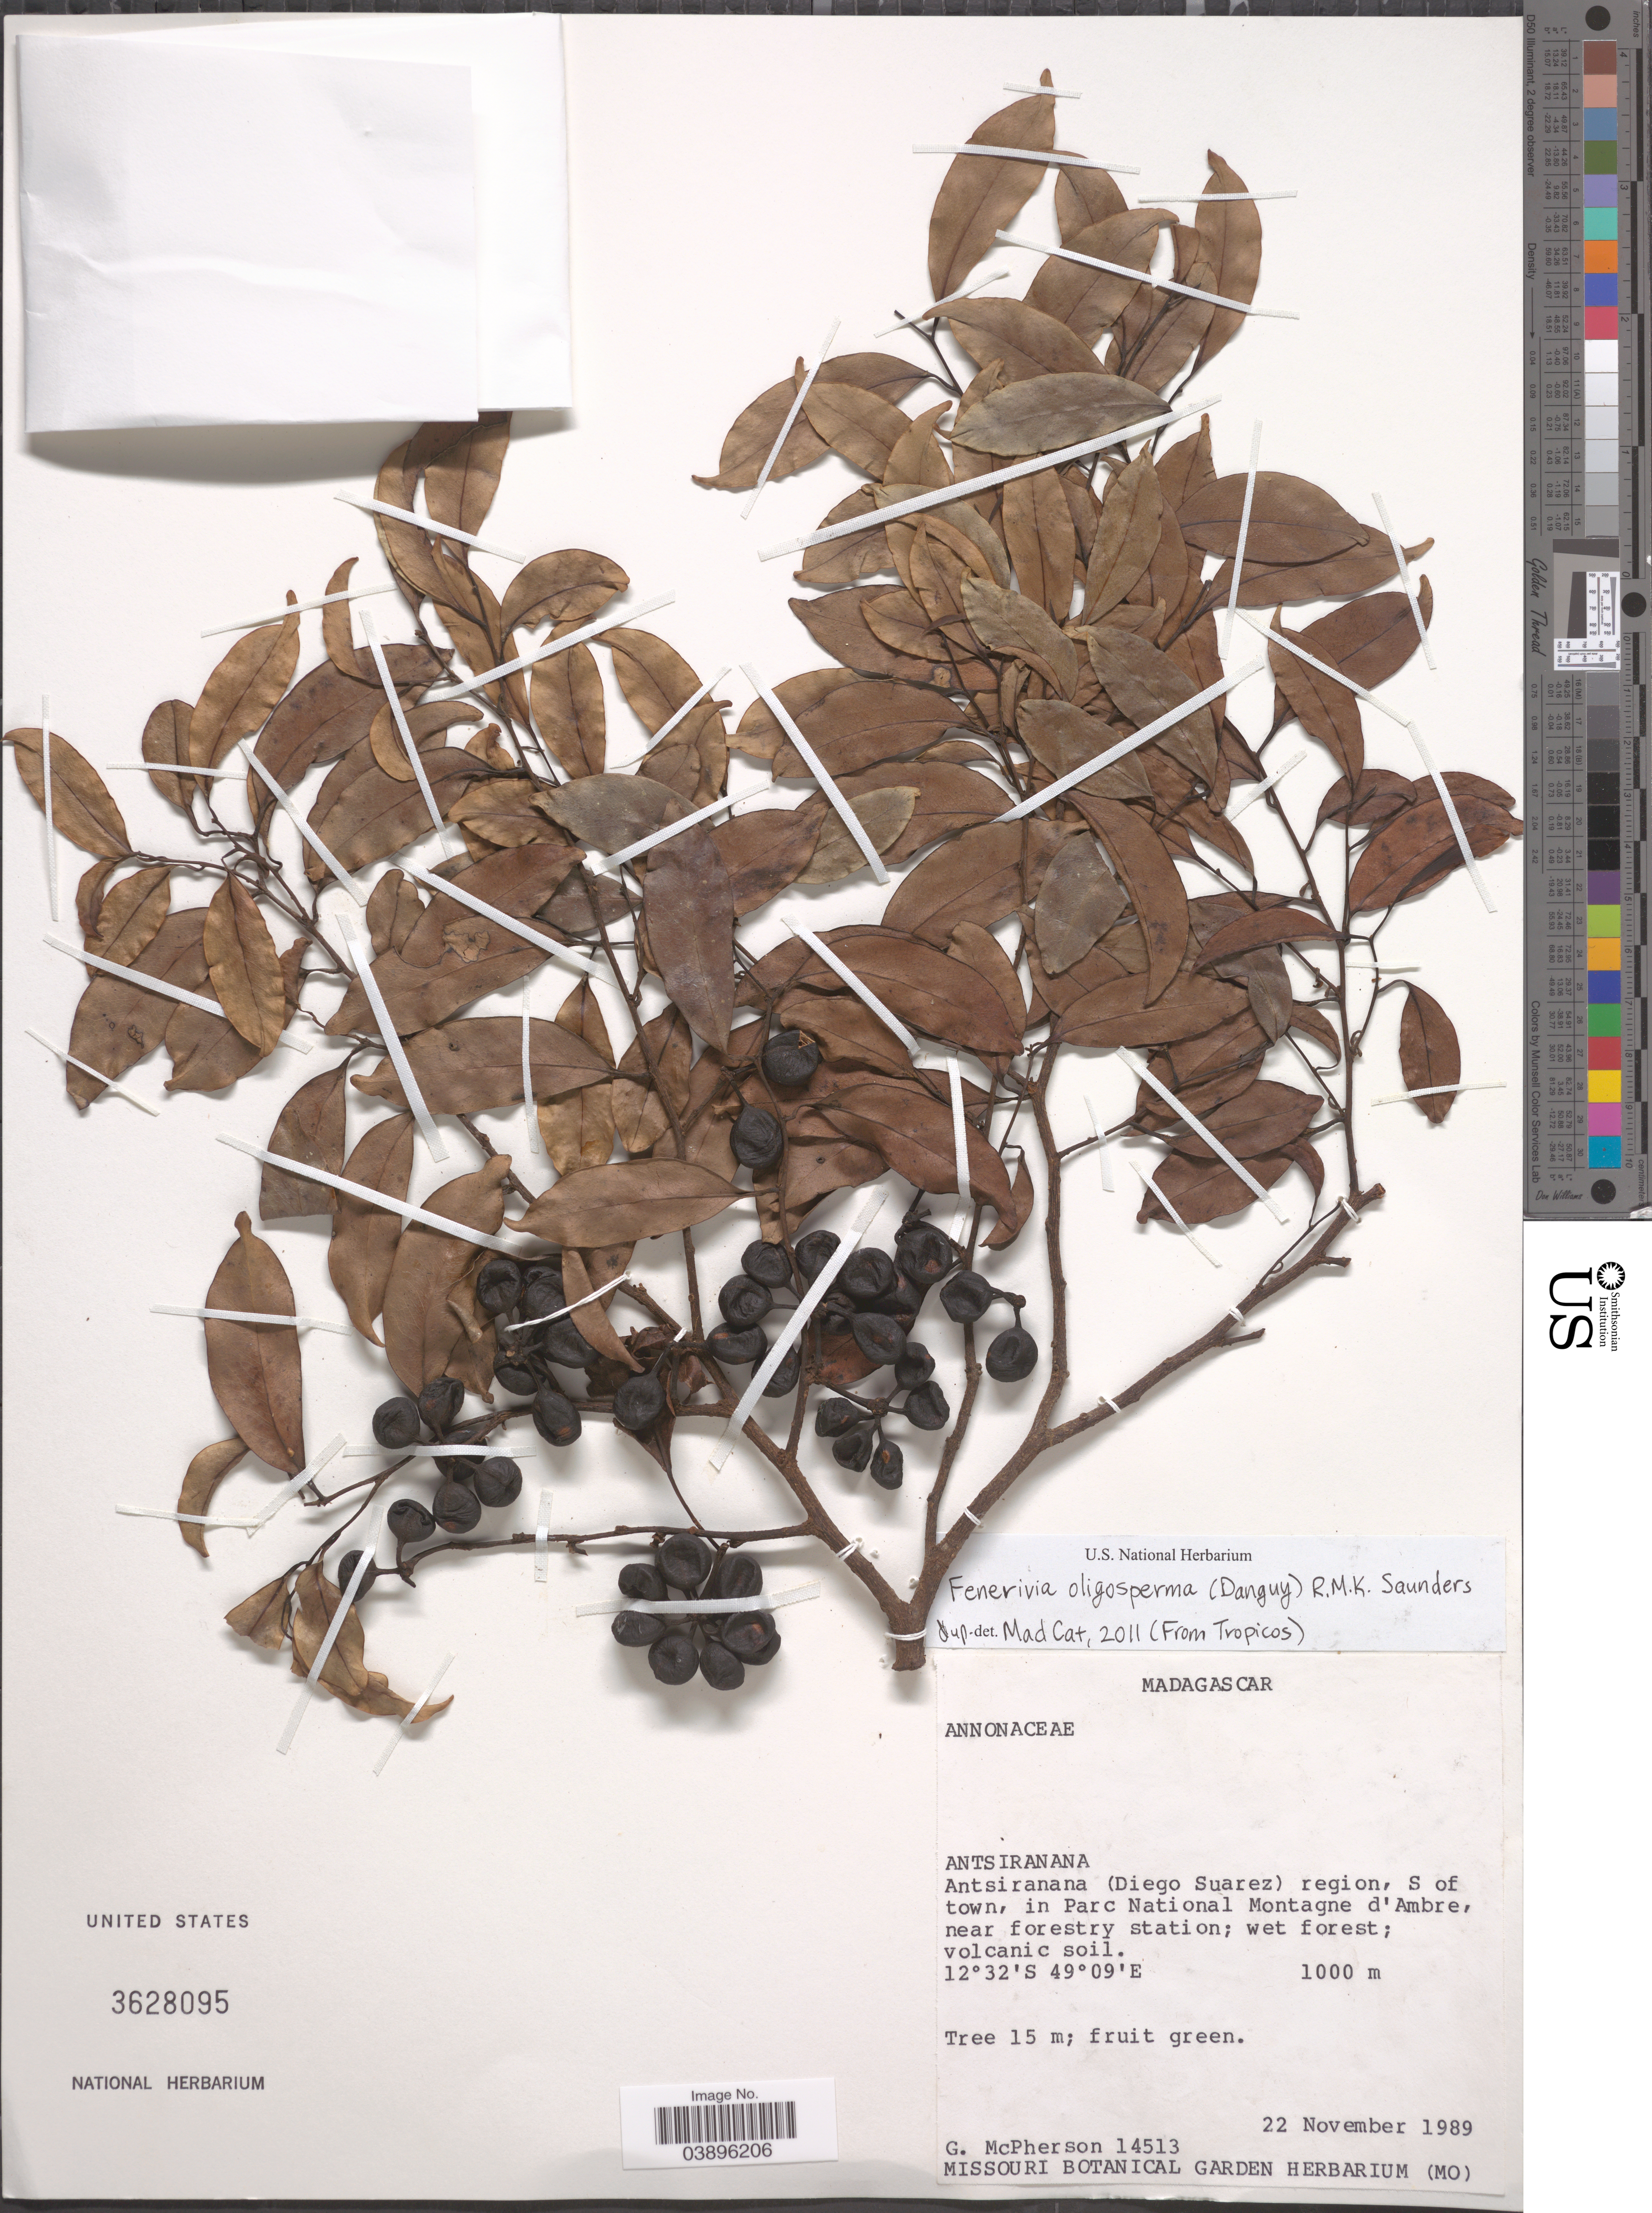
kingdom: Plantae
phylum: Tracheophyta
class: Magnoliopsida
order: Magnoliales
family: Annonaceae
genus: Polyalthia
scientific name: Polyalthia oligosperma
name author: Diels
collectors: G. McPherson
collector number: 14513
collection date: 1989-11-22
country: Madagascar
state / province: Diana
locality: Antsiranana (Diego Suarez) region, S of town, in Parc National Montagen d'Ambre, near forestry station.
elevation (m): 1000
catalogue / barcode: US 3628095